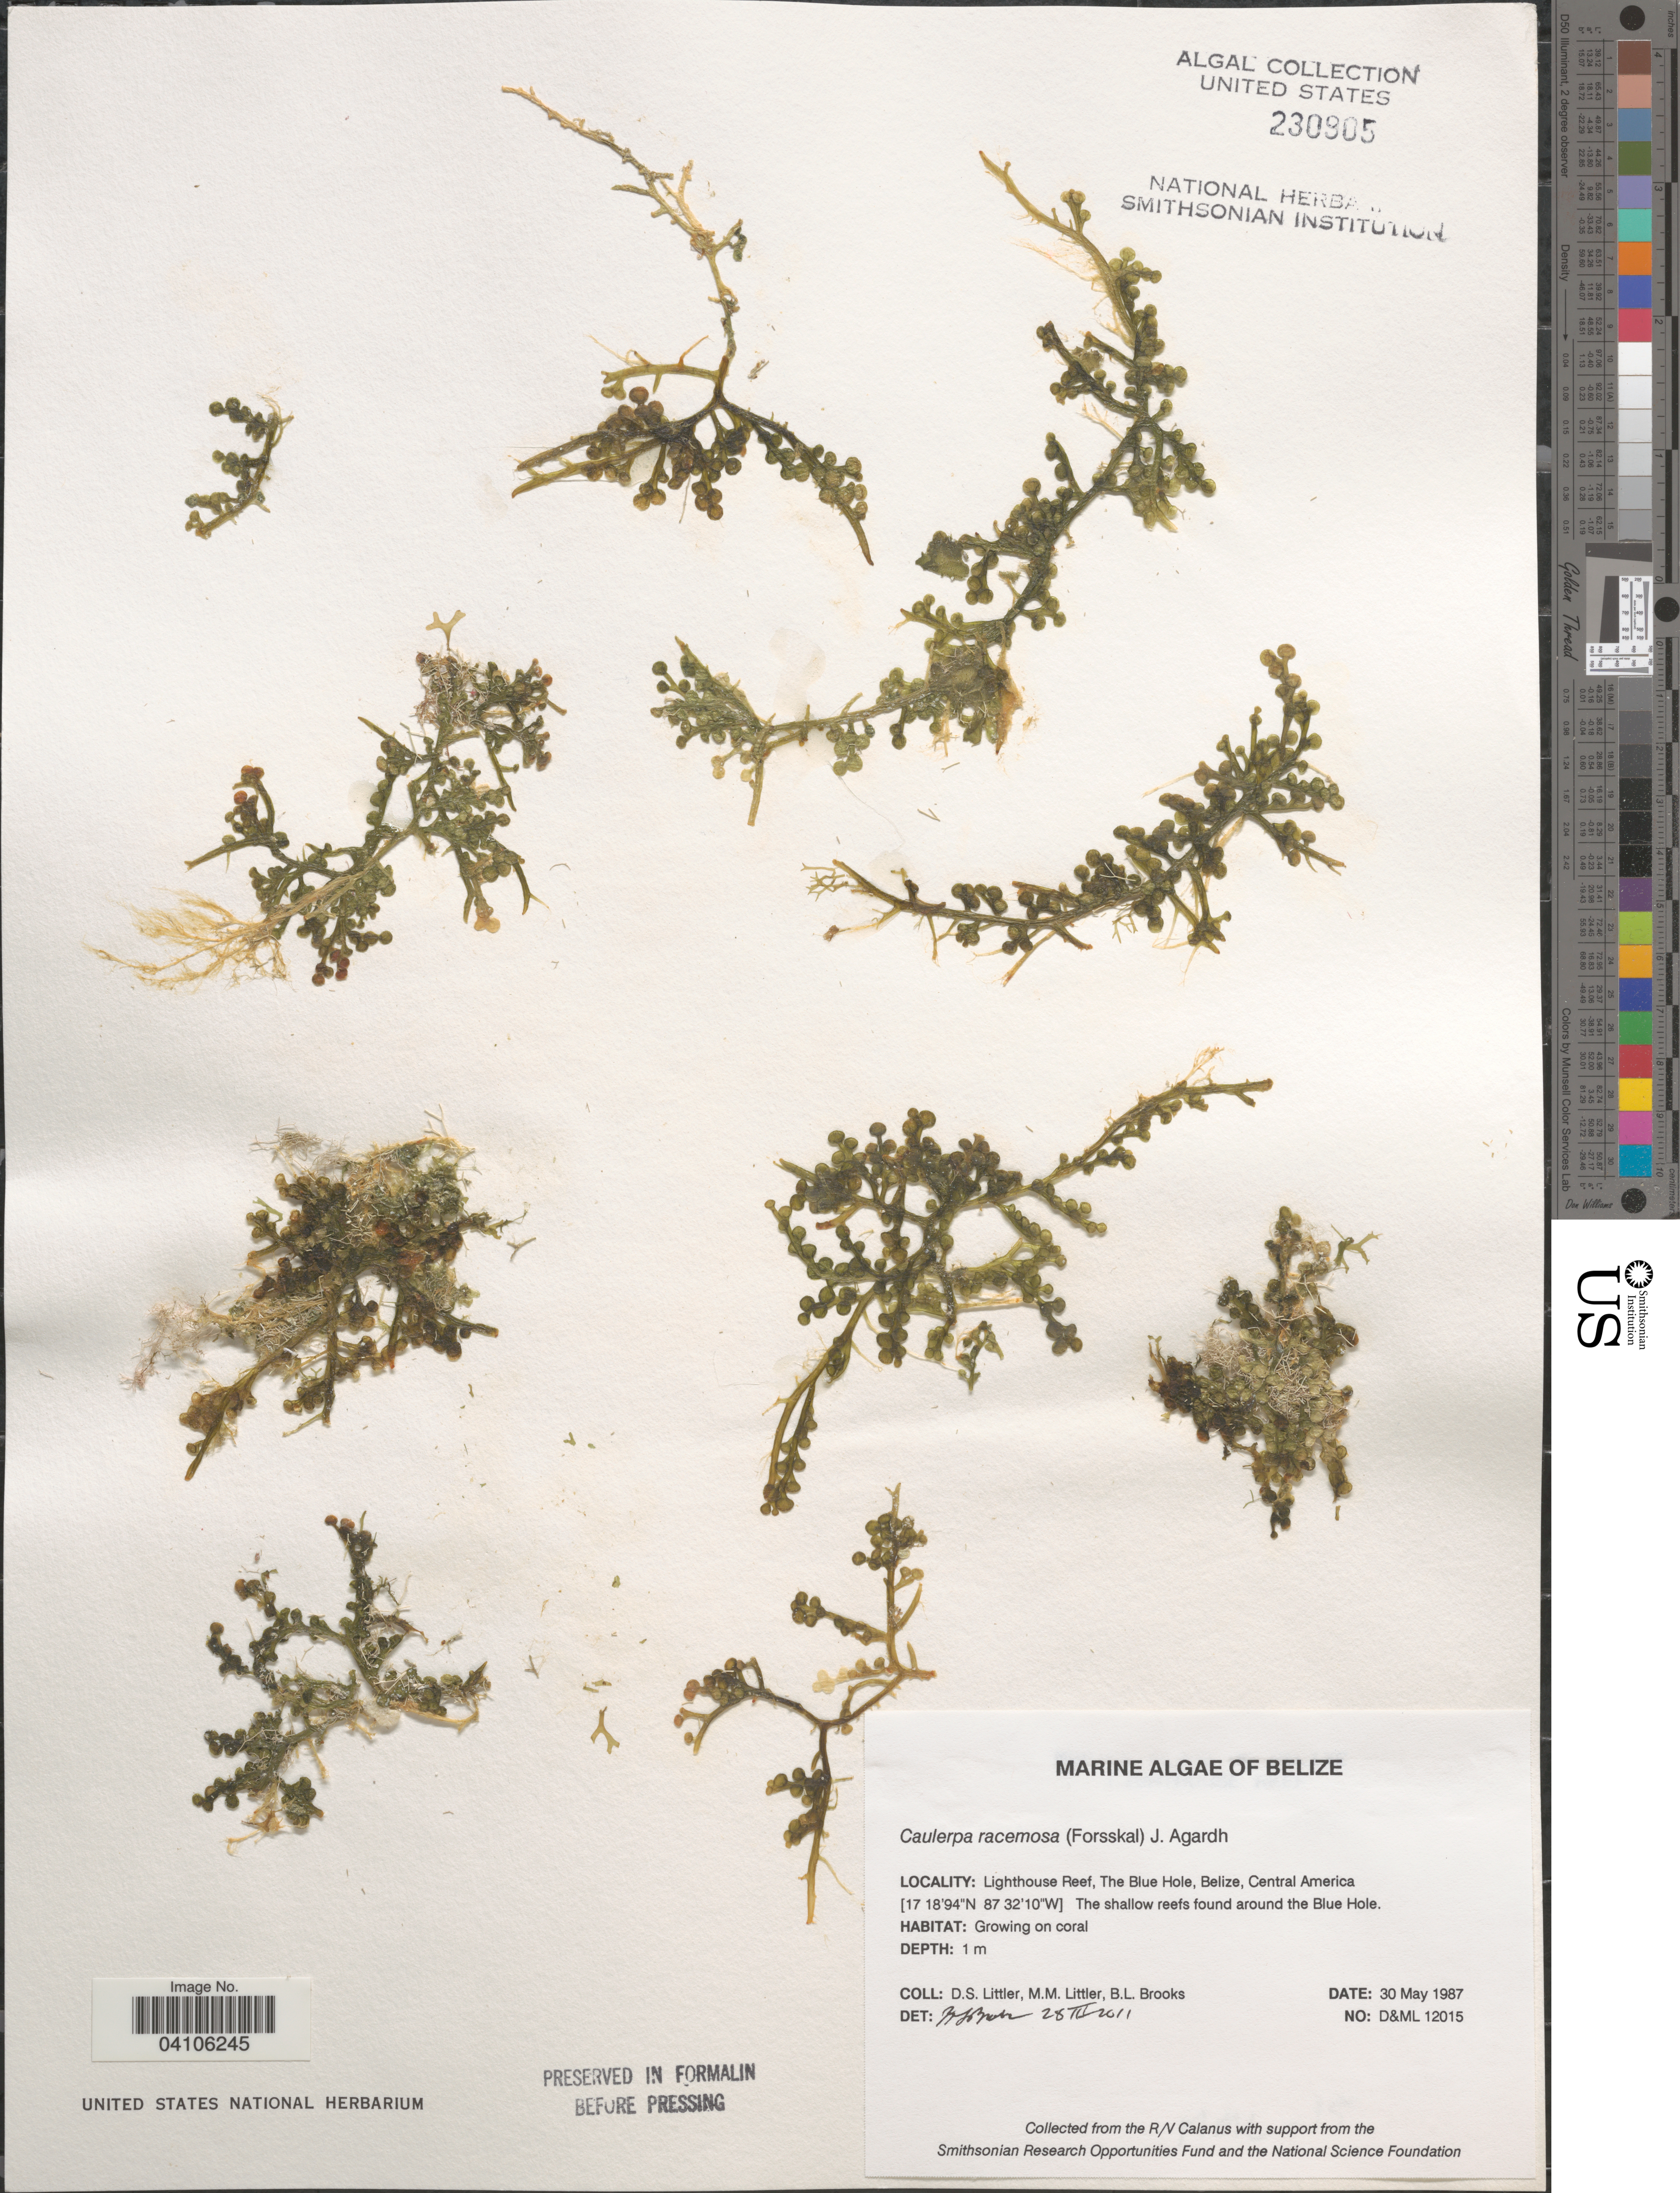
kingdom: Plantae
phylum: Chlorophyta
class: Ulvophyceae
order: Bryopsidales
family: Caulerpaceae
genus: Caulerpa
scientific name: Caulerpa racemosa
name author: (Forssk.) J. Agardh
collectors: D. S. Littler & B. Brooks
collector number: D&ML12015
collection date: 1987-05-30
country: Belize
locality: Lighthouse Reef, The Blue Hole. The shallow reefs found around the Blue Hole.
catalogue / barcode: US 230905